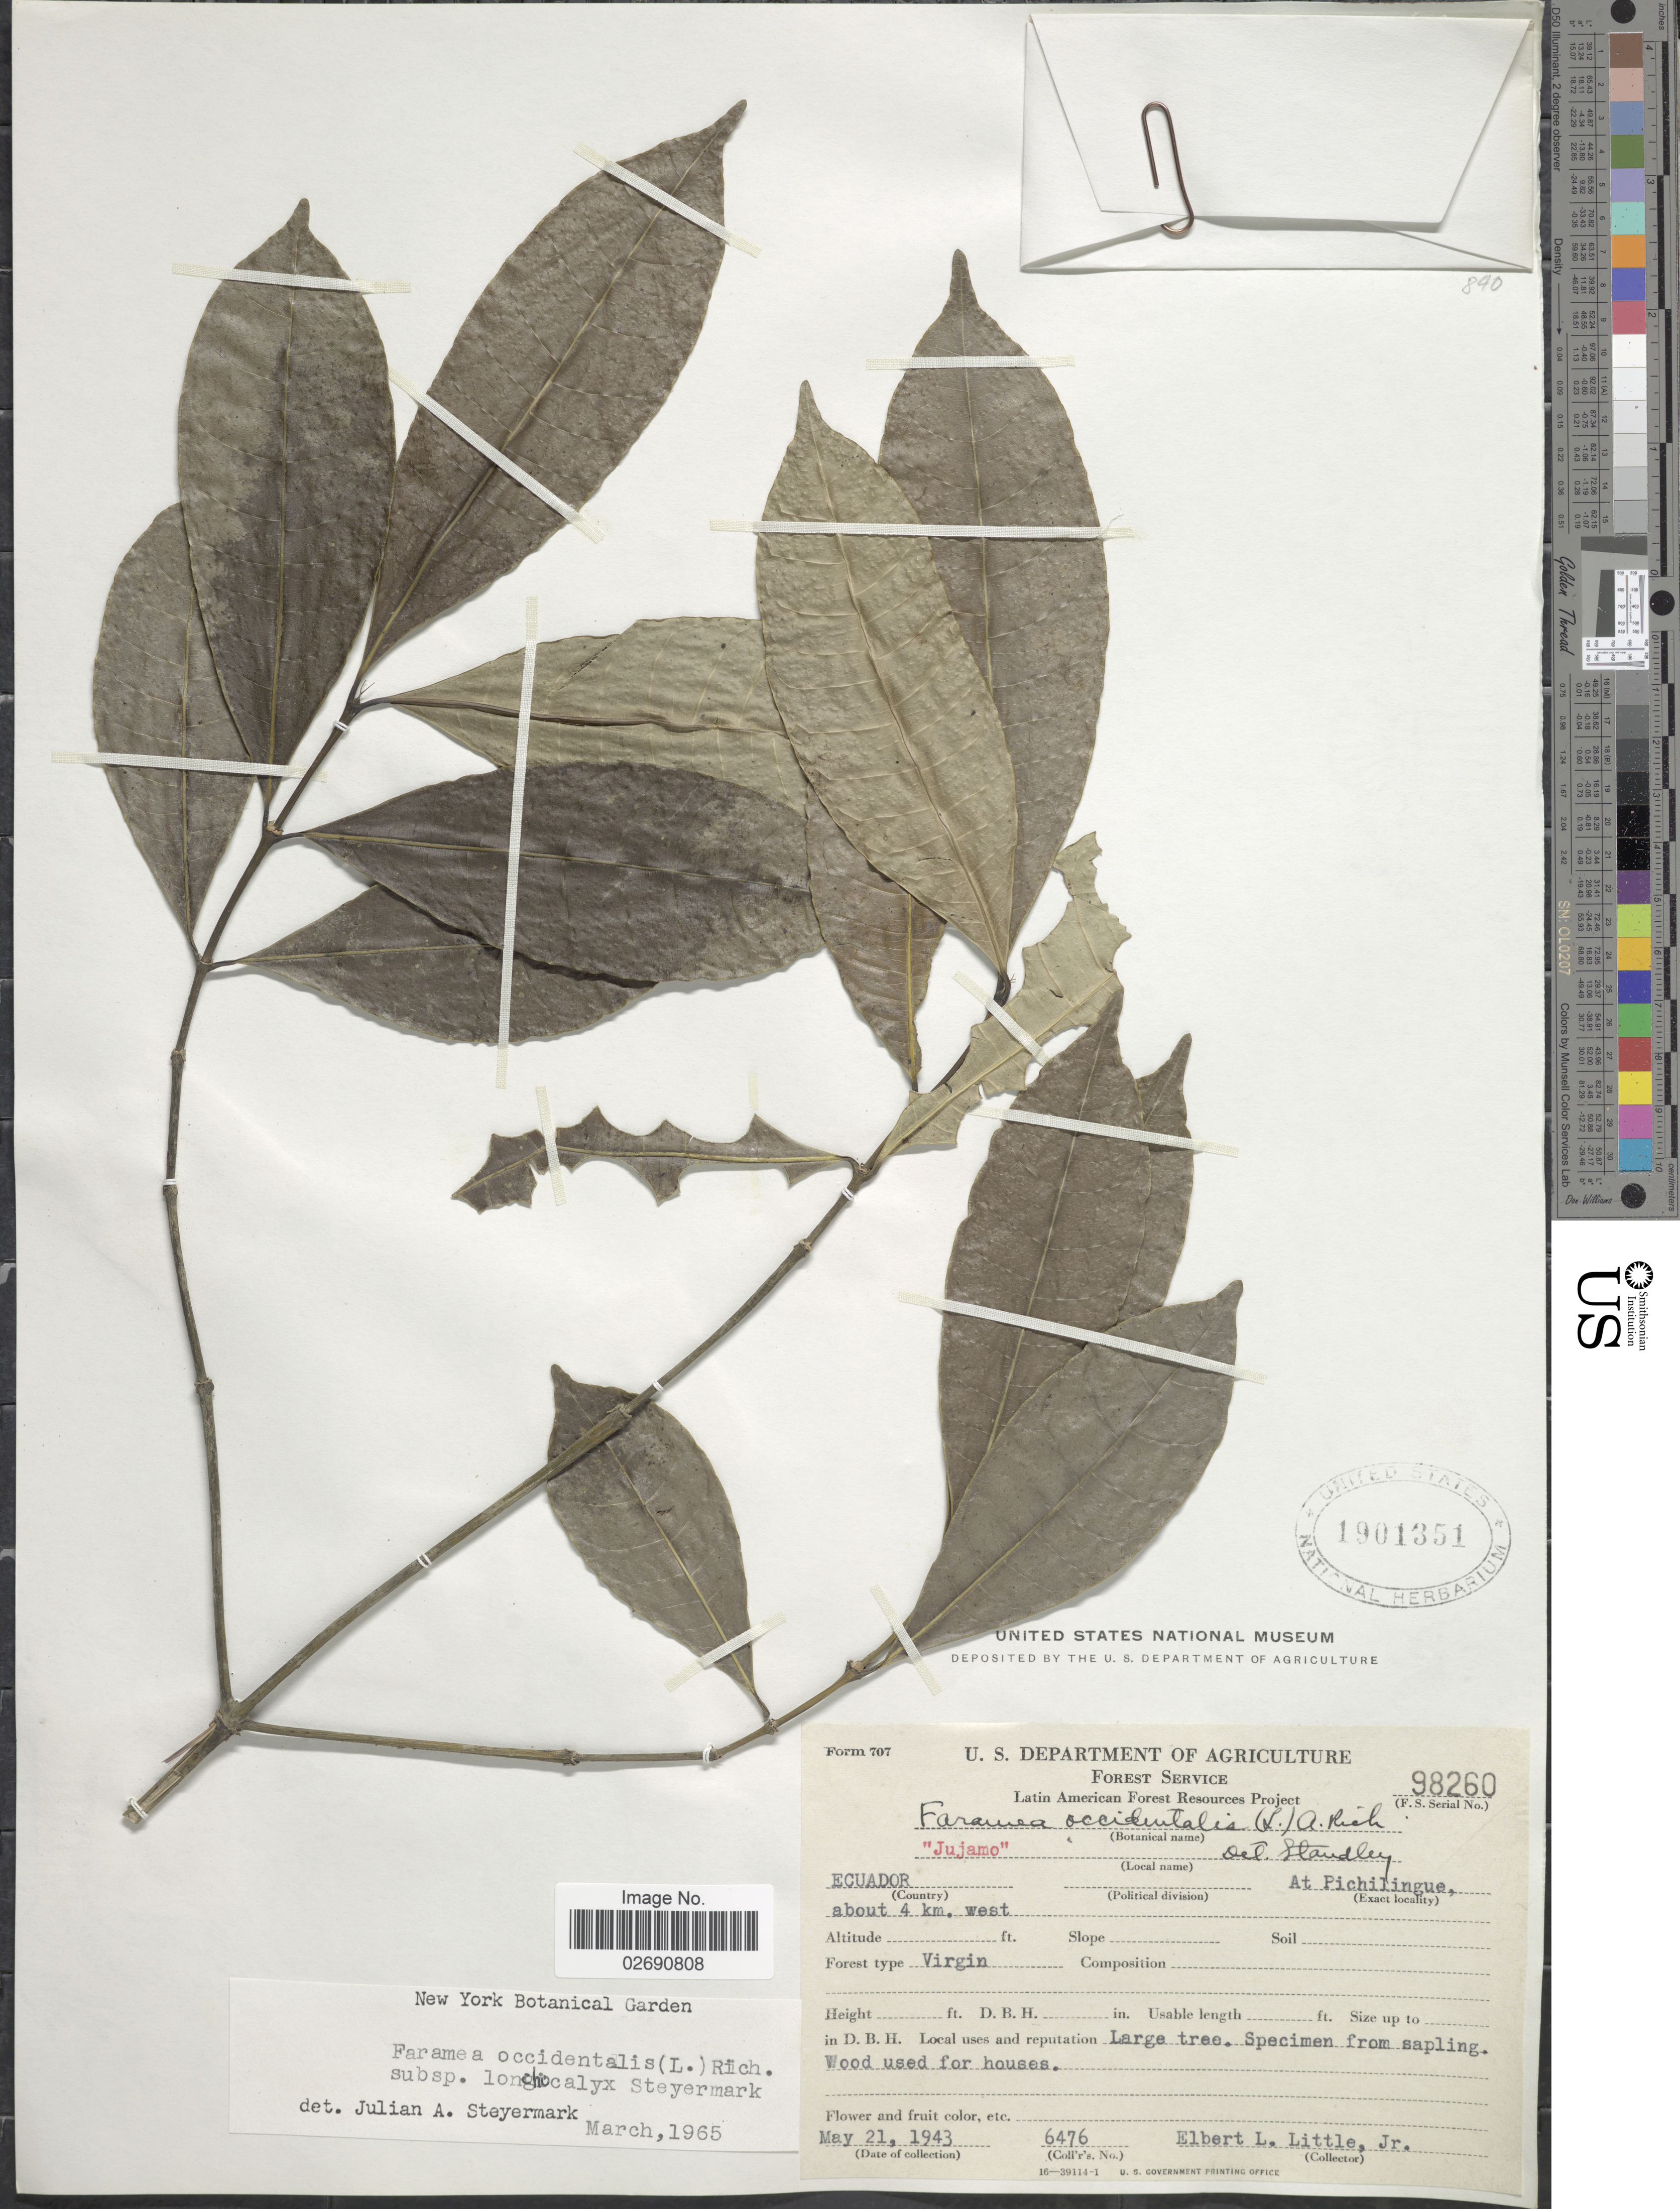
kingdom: Plantae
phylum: Tracheophyta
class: Magnoliopsida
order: Gentianales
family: Rubiaceae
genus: Faramea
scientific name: Faramea occidentalis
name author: (L.) A. Rich.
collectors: E. L. Little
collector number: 6476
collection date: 1943-05-21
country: Ecuador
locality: At Pichilingue about 4 km west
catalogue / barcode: US 1901351